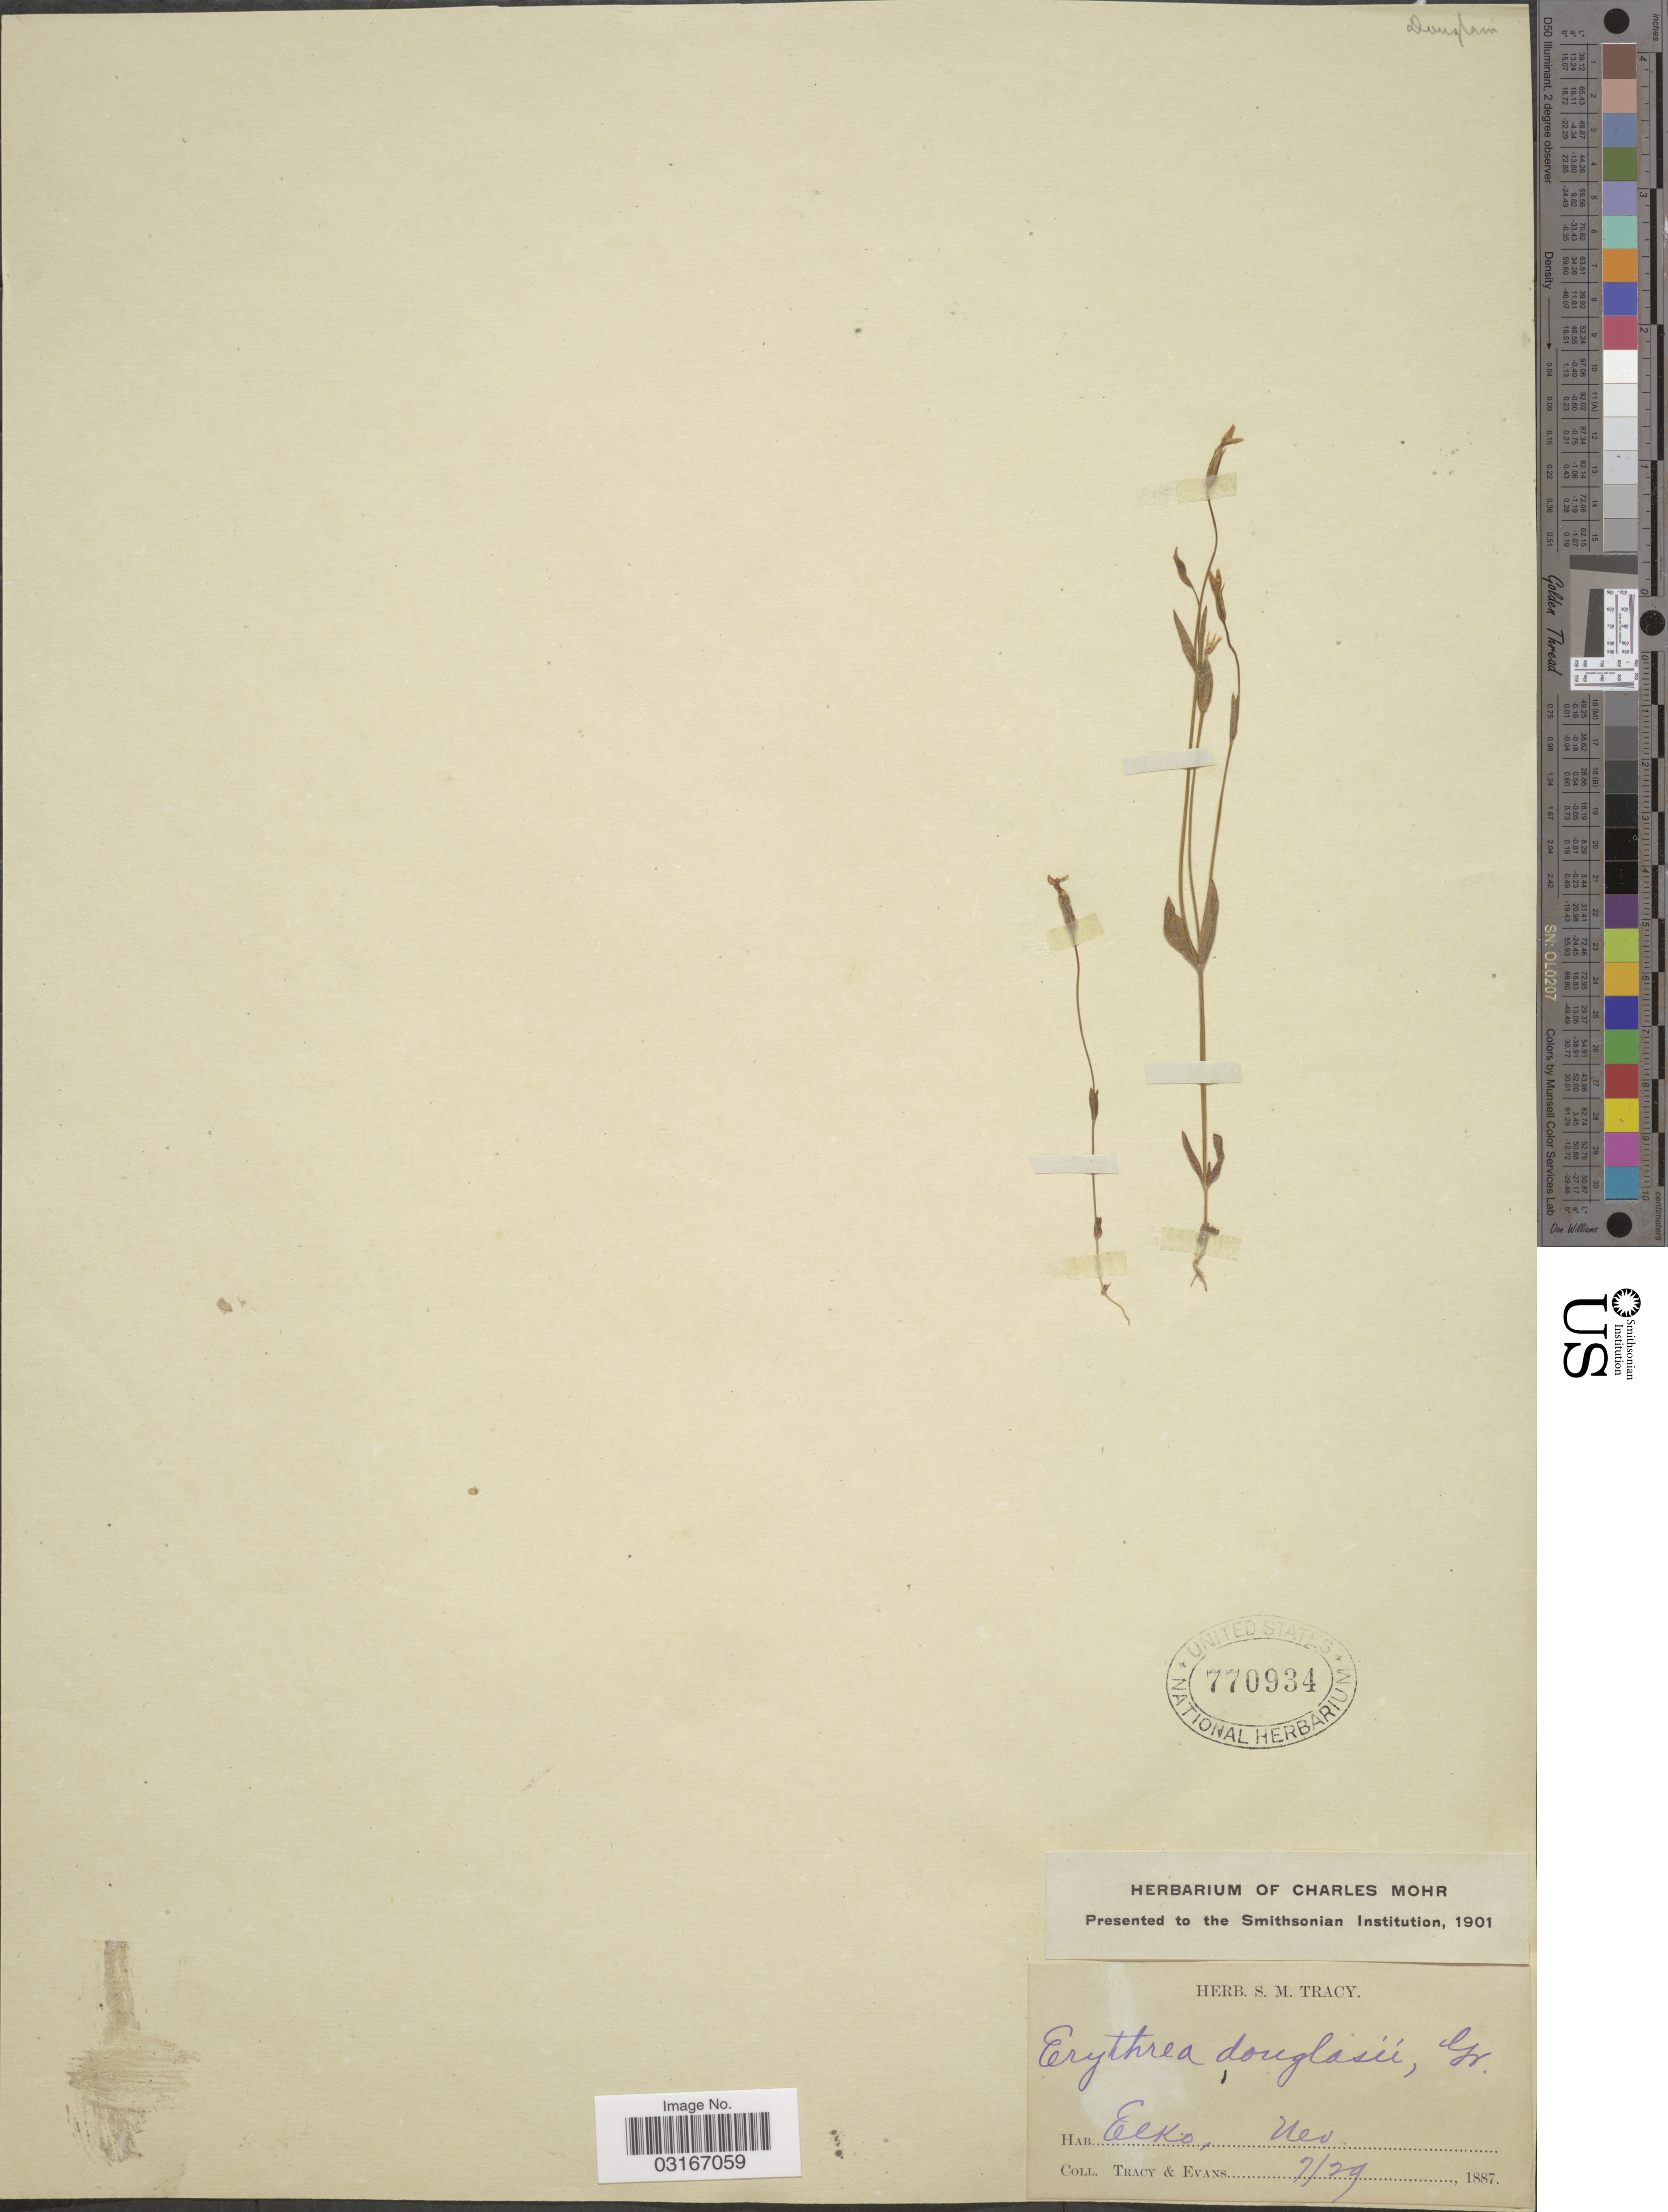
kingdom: Plantae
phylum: Tracheophyta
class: Magnoliopsida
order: Gentianales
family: Gentianaceae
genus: Centaurium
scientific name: Centaurium exaltatum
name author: (Griseb.) W. Wight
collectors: S. M. Tracy & -- Evans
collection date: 1887-07-29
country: United States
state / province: Nevada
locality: Elko.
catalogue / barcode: US 770934